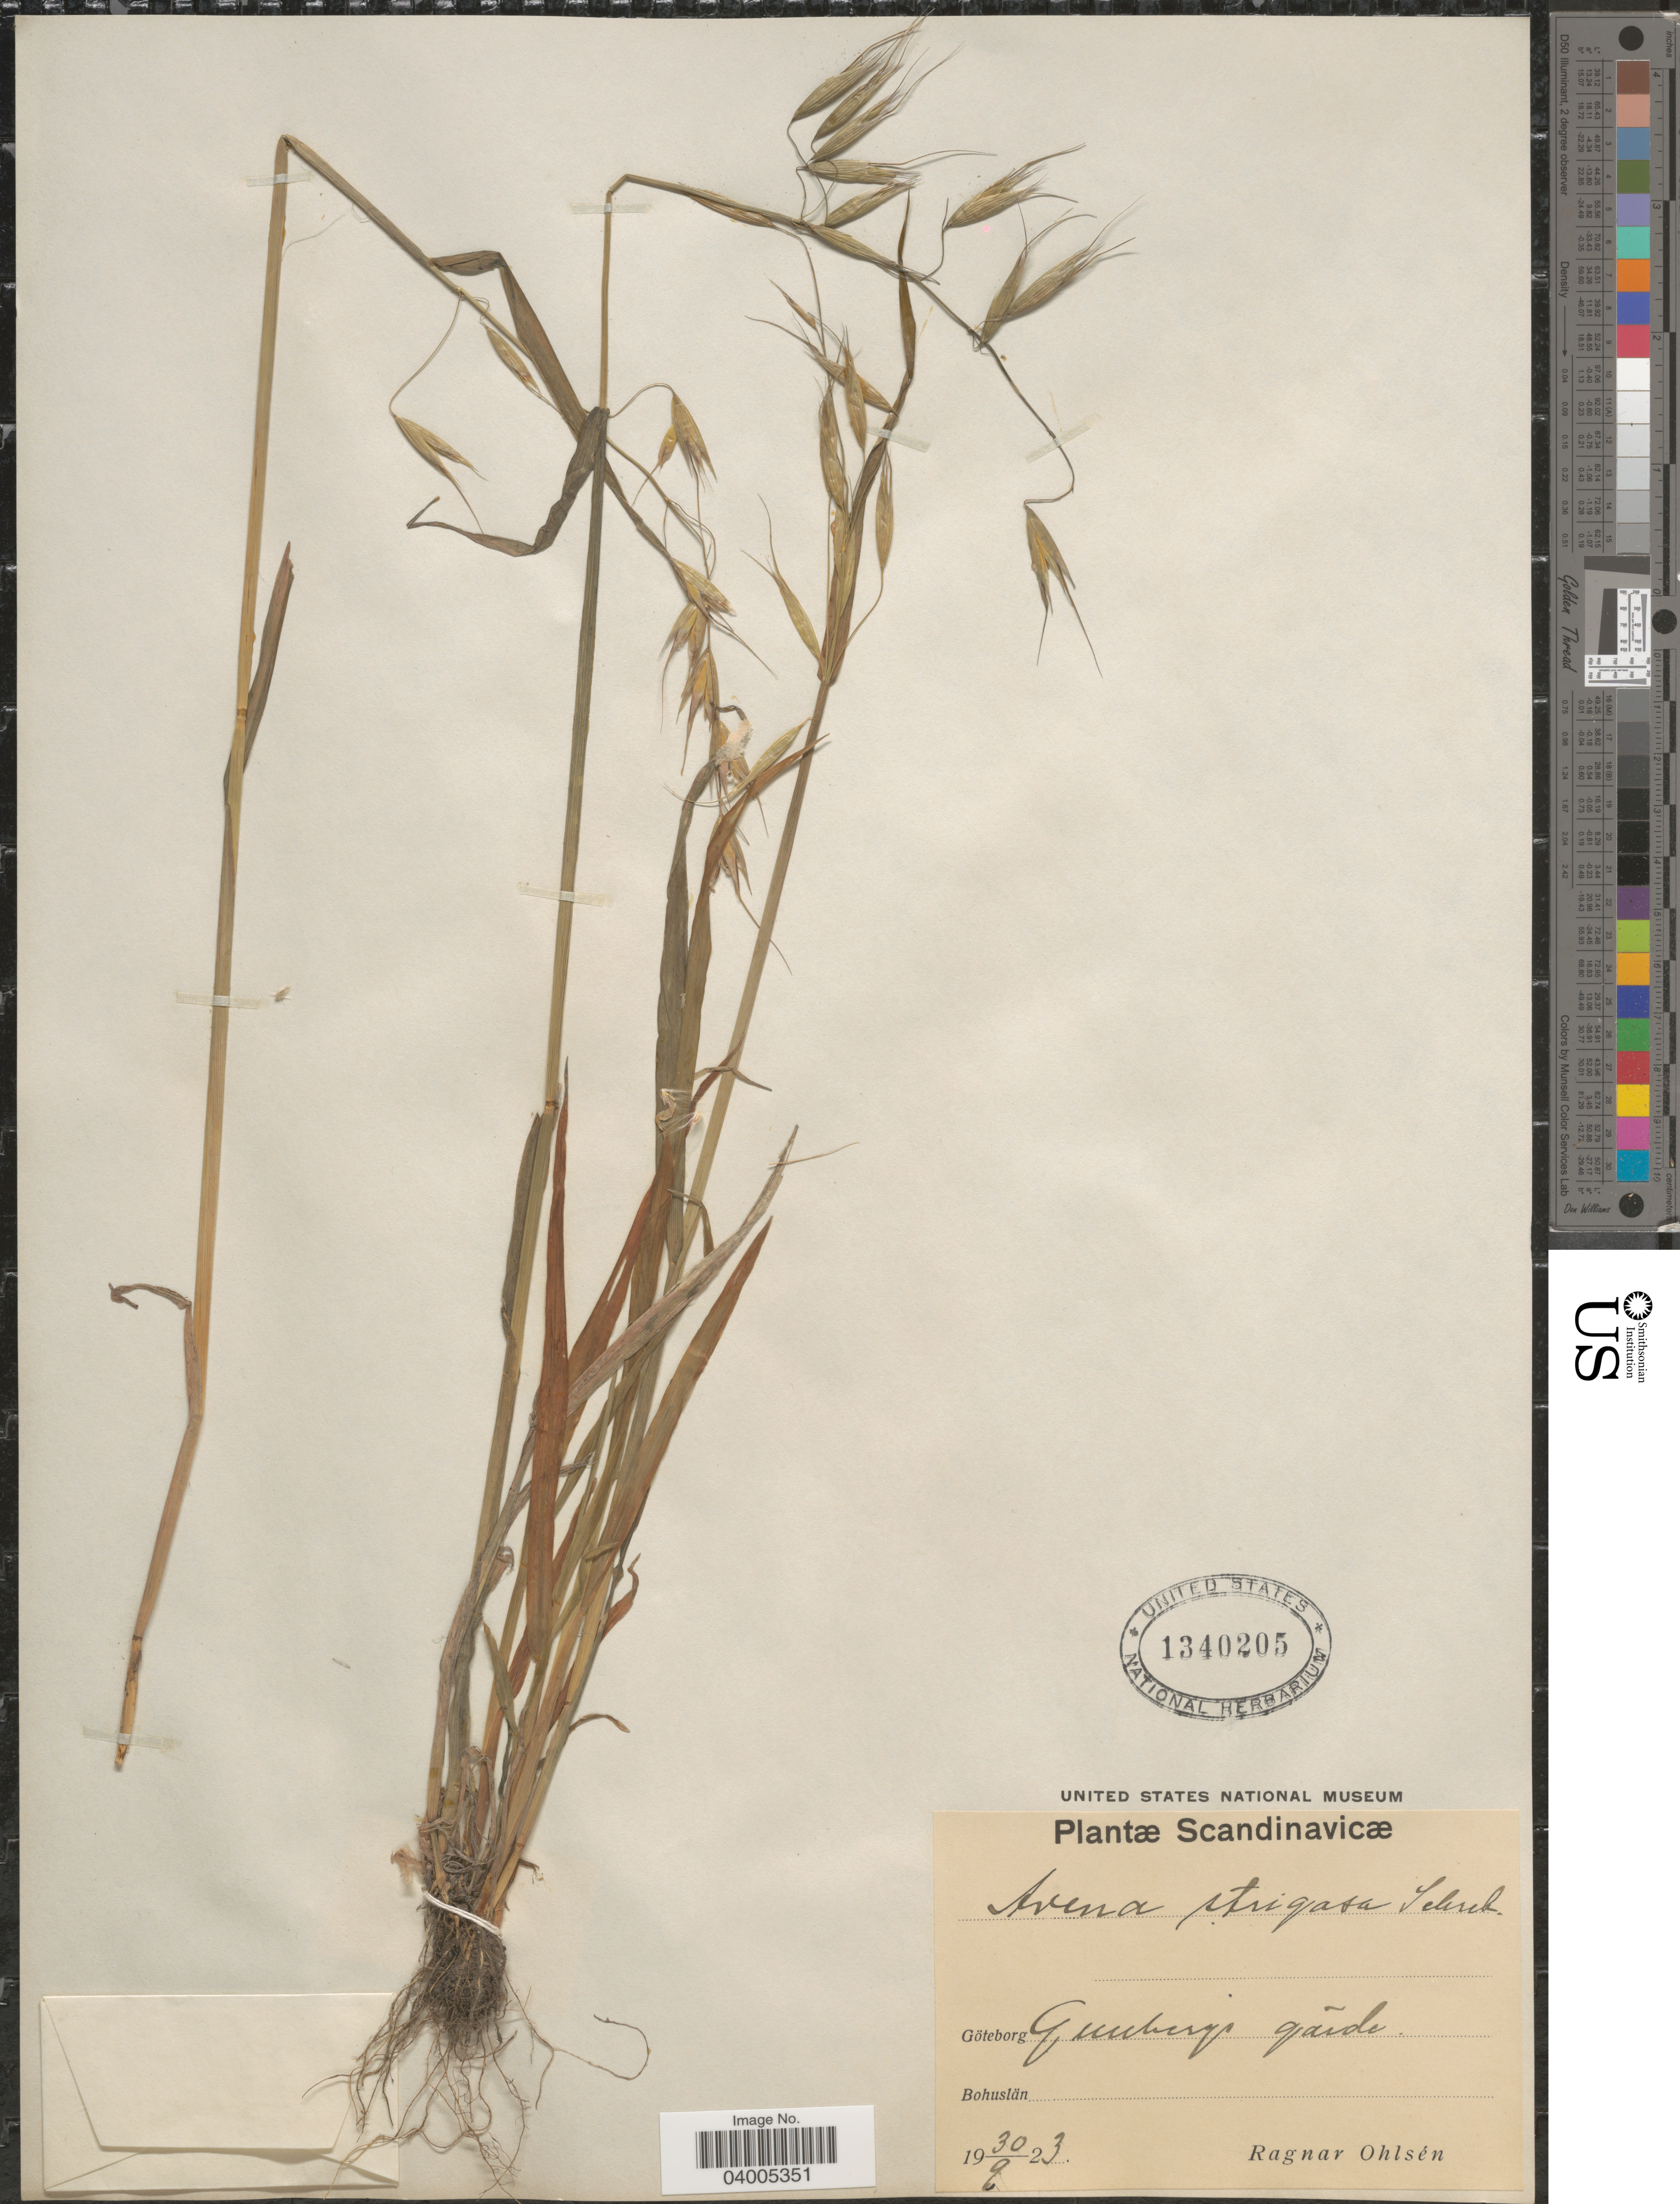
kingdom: Plantae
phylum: Tracheophyta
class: Liliopsida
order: Poales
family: Poaceae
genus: Avena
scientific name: Avena strigosa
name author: Schreb.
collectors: R. Ohlsén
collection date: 1923-09-30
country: Sweden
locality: Scandinavicæ. Göteborg Gullbergs gãrde. Bohuslän.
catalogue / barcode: US 1340205